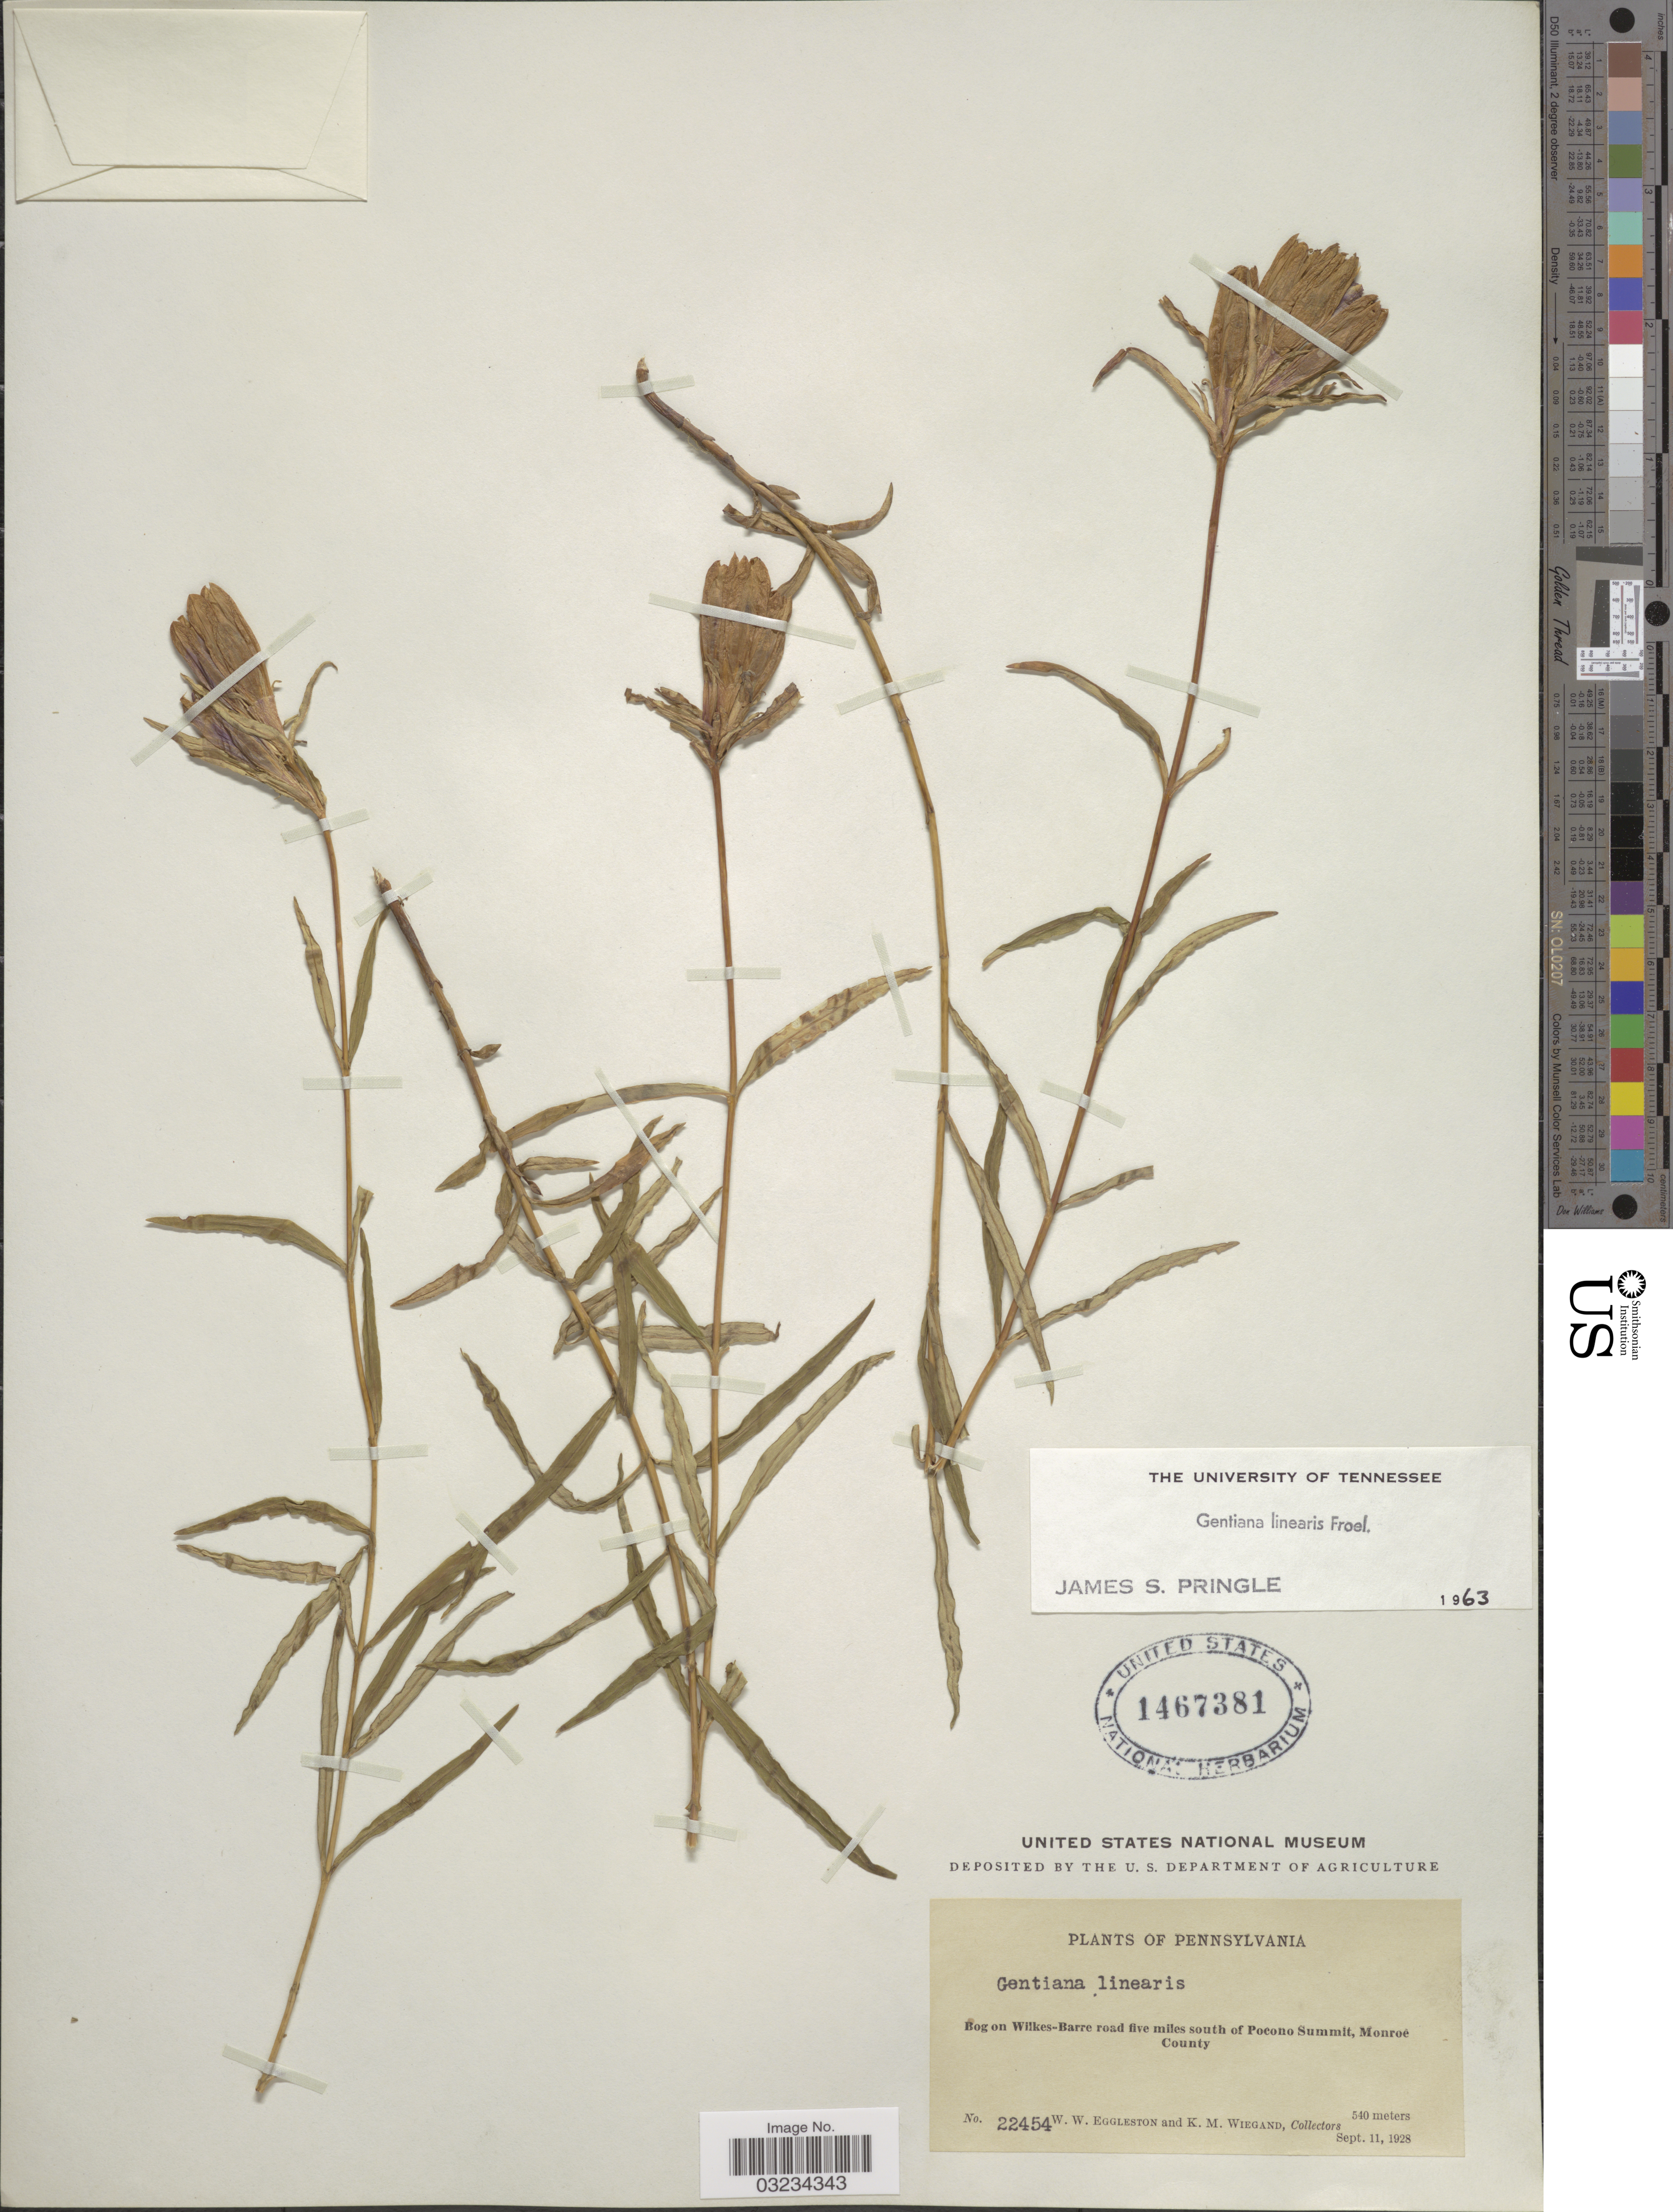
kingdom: Plantae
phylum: Tracheophyta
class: Magnoliopsida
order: Gentianales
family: Gentianaceae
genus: Gentiana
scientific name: Gentiana linearis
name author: Froel.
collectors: W. W. Eggleston & K. M. Wiegand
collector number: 22454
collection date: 1928-09-11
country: United States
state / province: Pennsylvania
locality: Bog on Wilkes-Barre road five miles south of Pocono Summit, Monroe County.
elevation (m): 540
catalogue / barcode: US 1467381